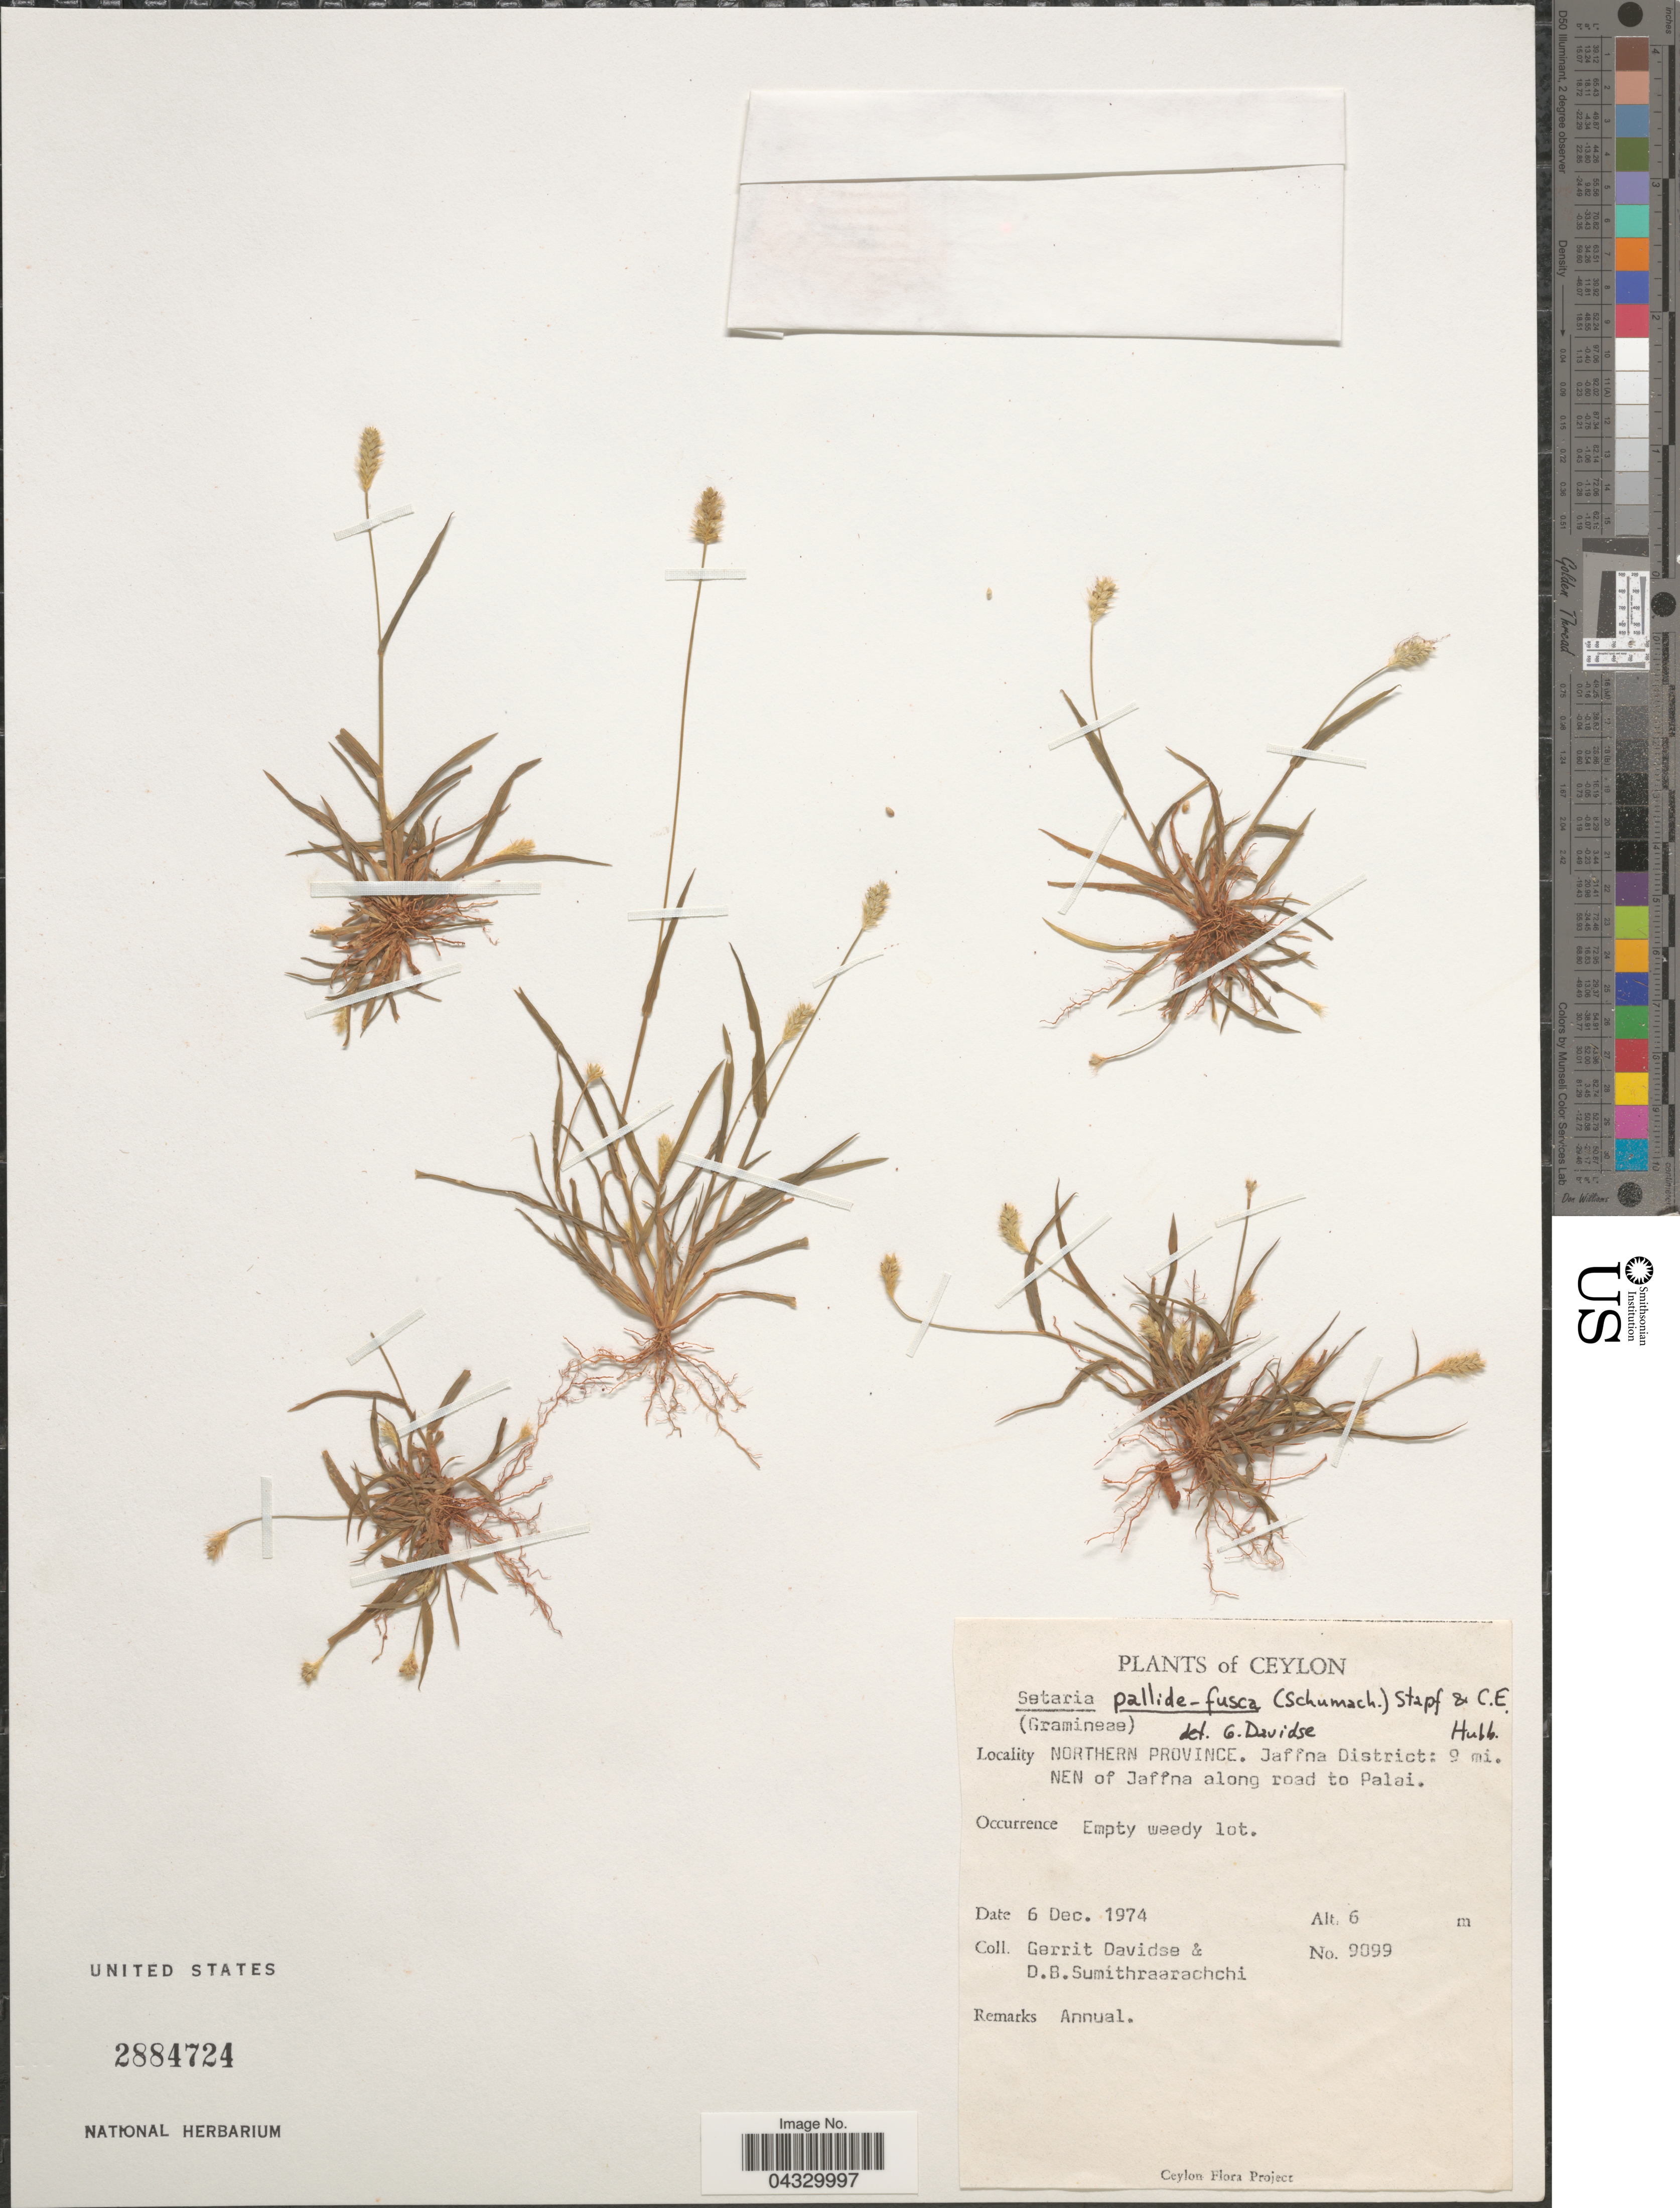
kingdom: Plantae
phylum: Tracheophyta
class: Liliopsida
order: Poales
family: Poaceae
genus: Setaria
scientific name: Setaria pallide-fusca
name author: (Schumach.) Stapf & C.E. Hubb.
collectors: G. Davidse & D. B. Sumithraarachchi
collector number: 9099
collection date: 1974-12-06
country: Sri Lanka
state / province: Northern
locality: Ceylon. Jaffna District: 9 mi. NEN of Jaffna along road to Palai.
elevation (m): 6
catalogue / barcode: US 2884724